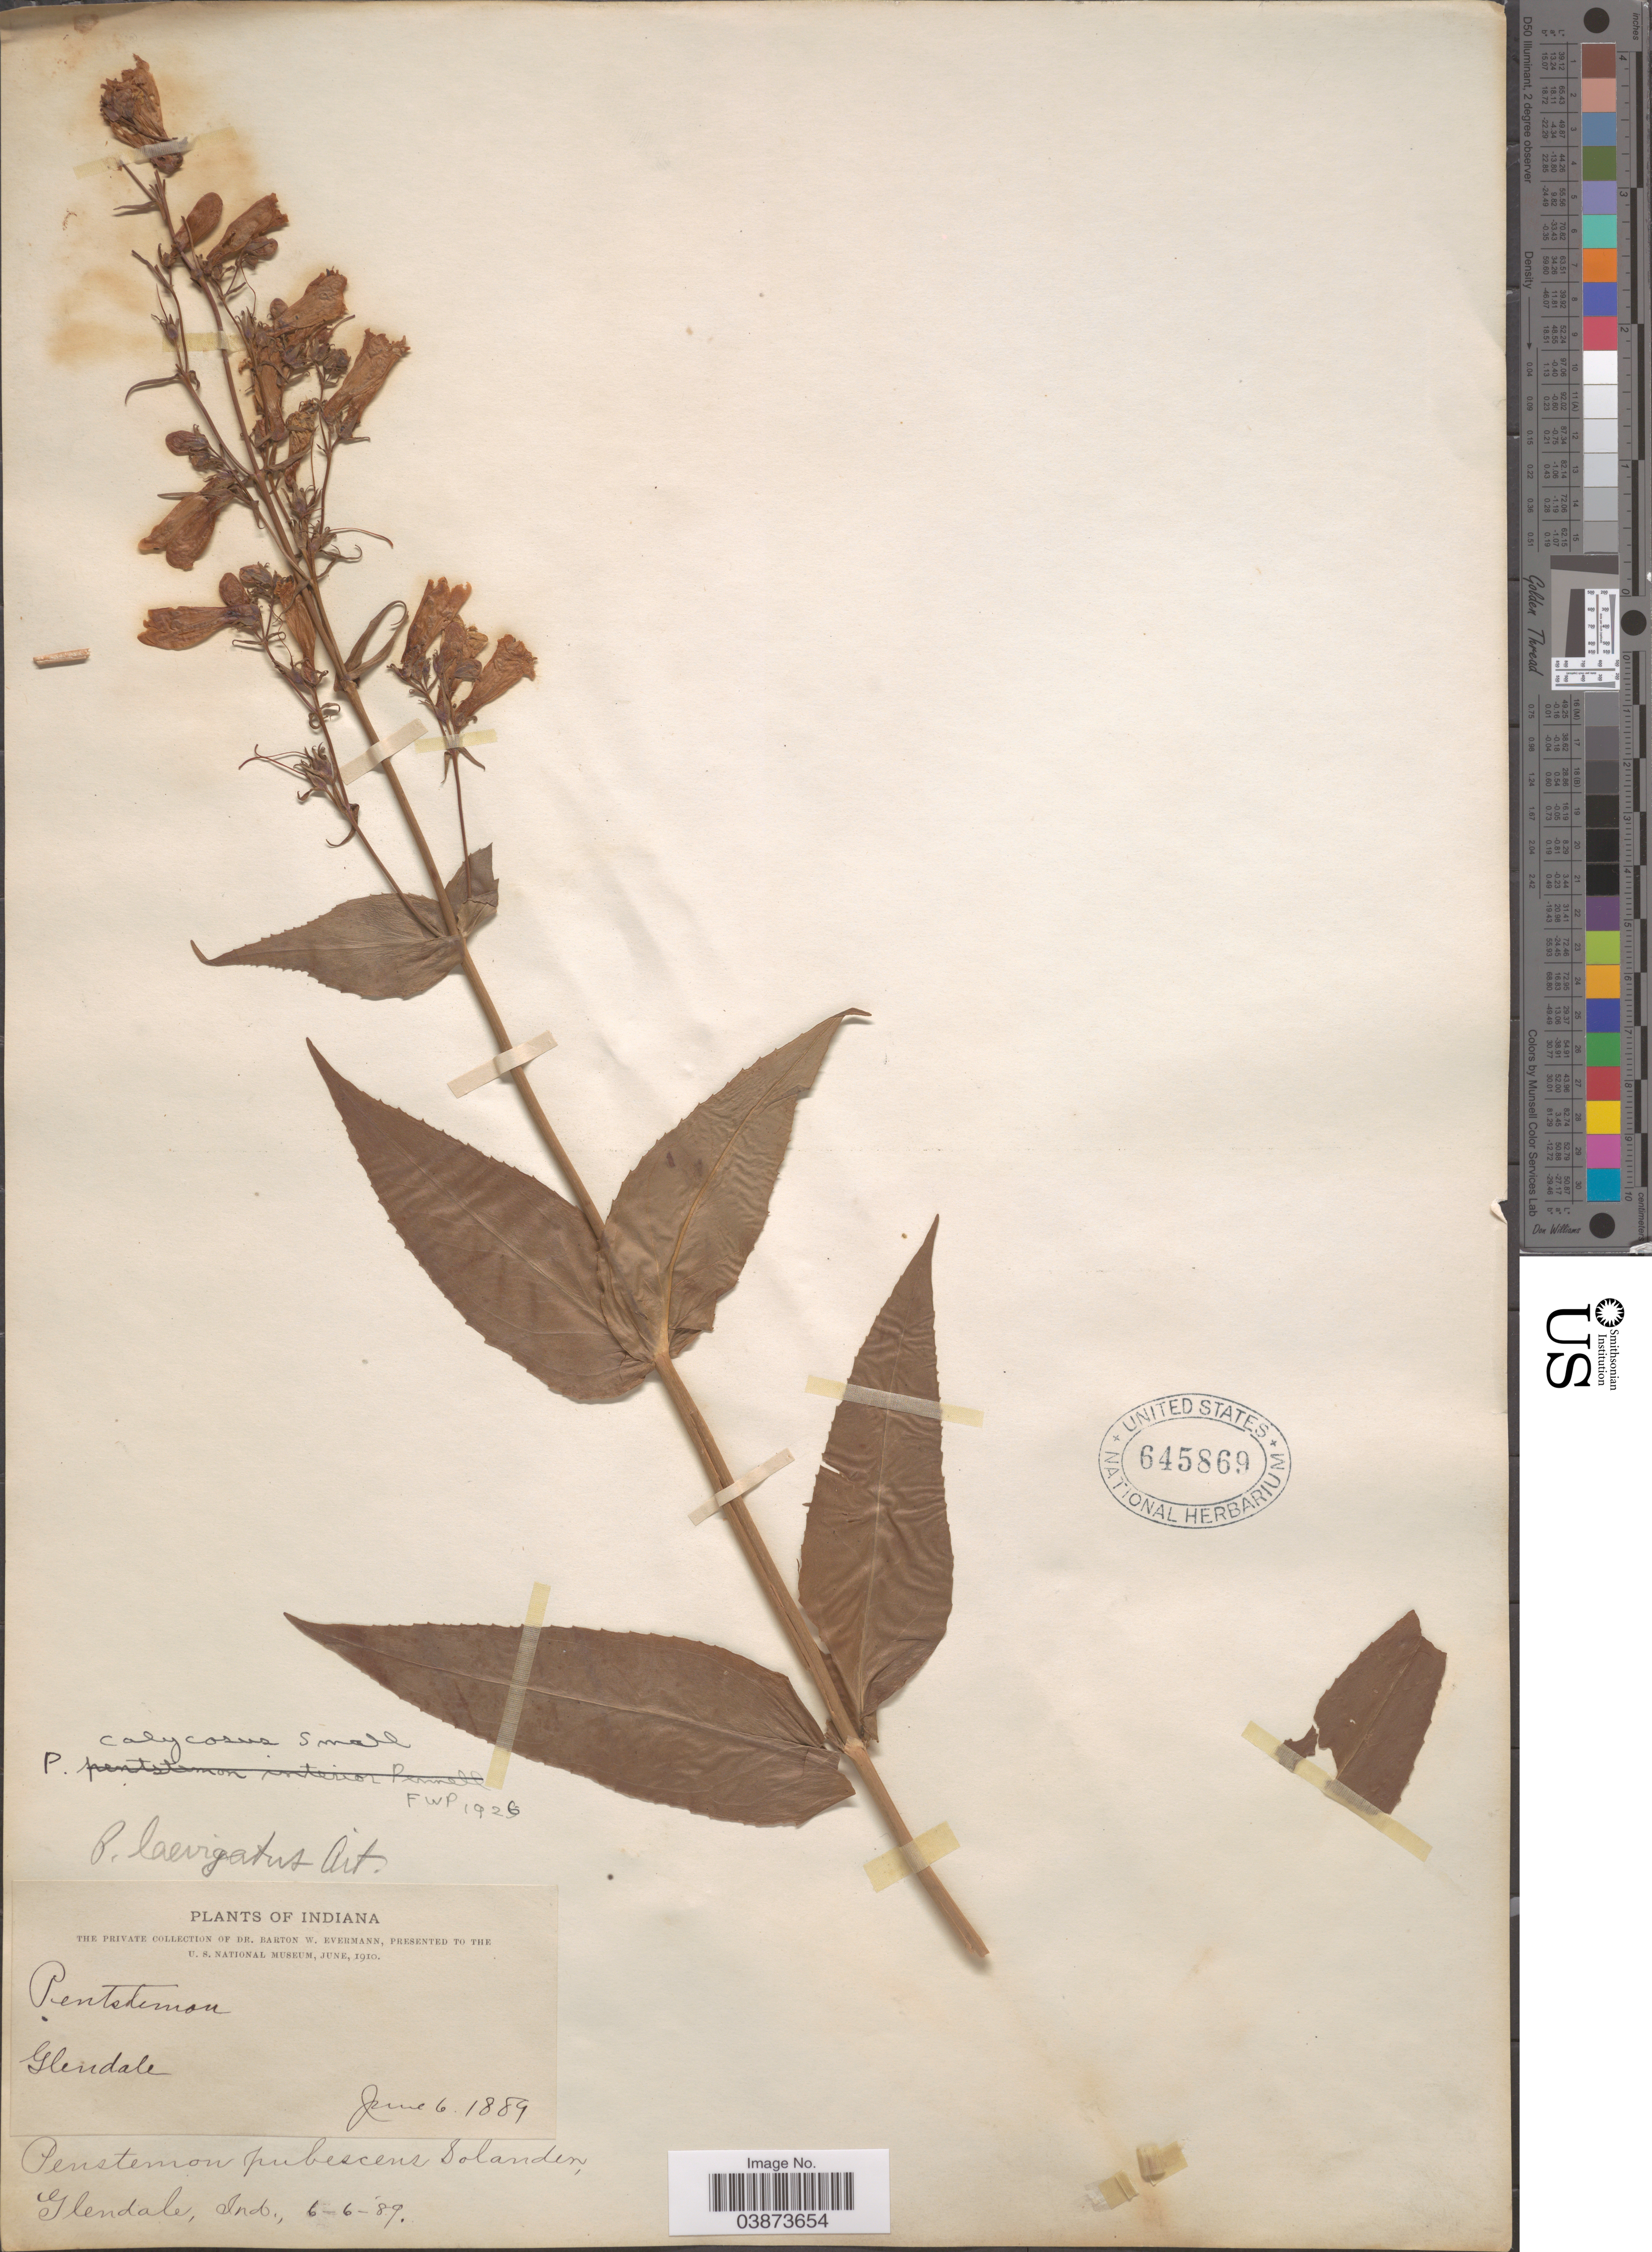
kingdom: Plantae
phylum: Tracheophyta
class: Magnoliopsida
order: Lamiales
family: Plantaginaceae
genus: Penstemon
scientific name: Penstemon calycosus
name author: Small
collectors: B. W. Evermann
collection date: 1889-06-06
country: United States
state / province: Indiana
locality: Glendale.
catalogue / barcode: US 645869